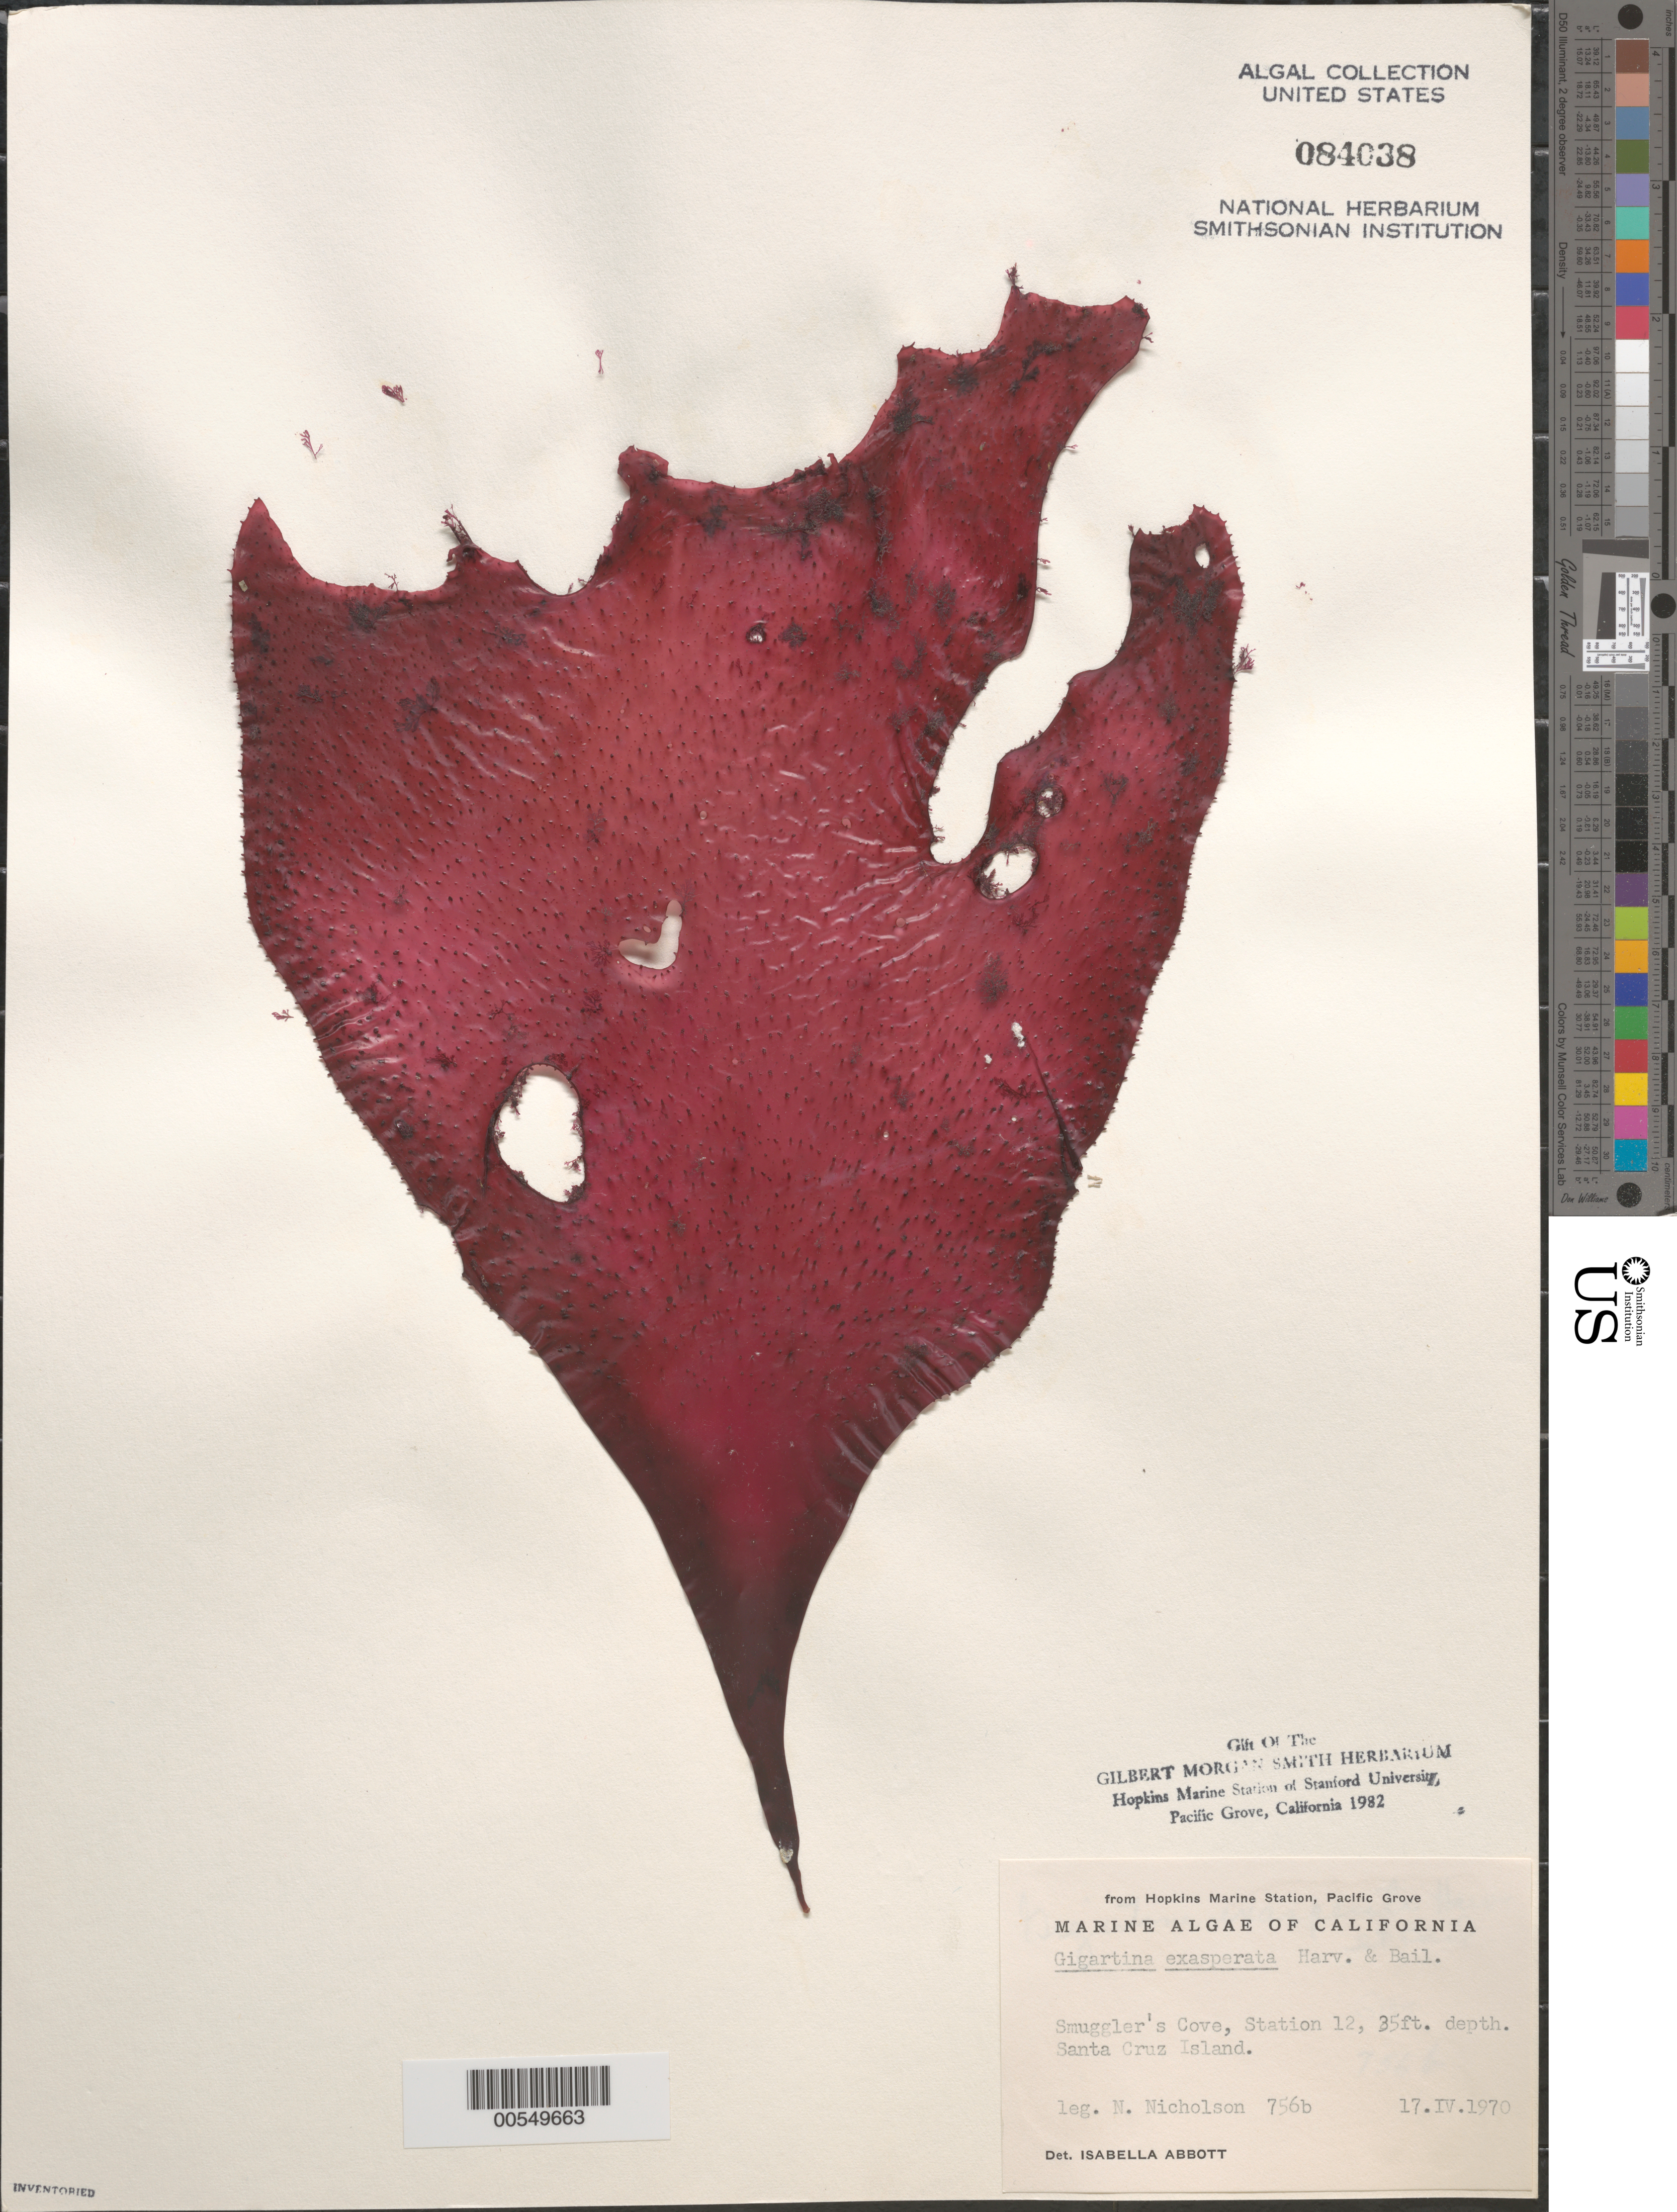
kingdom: Plantae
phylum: Rhodophyta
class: Florideophyceae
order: Gigartinales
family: Gigartinaceae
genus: Chondracanthus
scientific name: Chondracanthus exasperatus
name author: (Harv. & J. Bailey) J.R. Hughey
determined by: Algae name updating Project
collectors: N. Nicholson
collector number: Nln 756b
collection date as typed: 17 Apr 1970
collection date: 1970-04-17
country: United States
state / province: California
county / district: Santa Barbara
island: Santa Cruz Island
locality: Smuggler's Cove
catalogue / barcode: US 84038